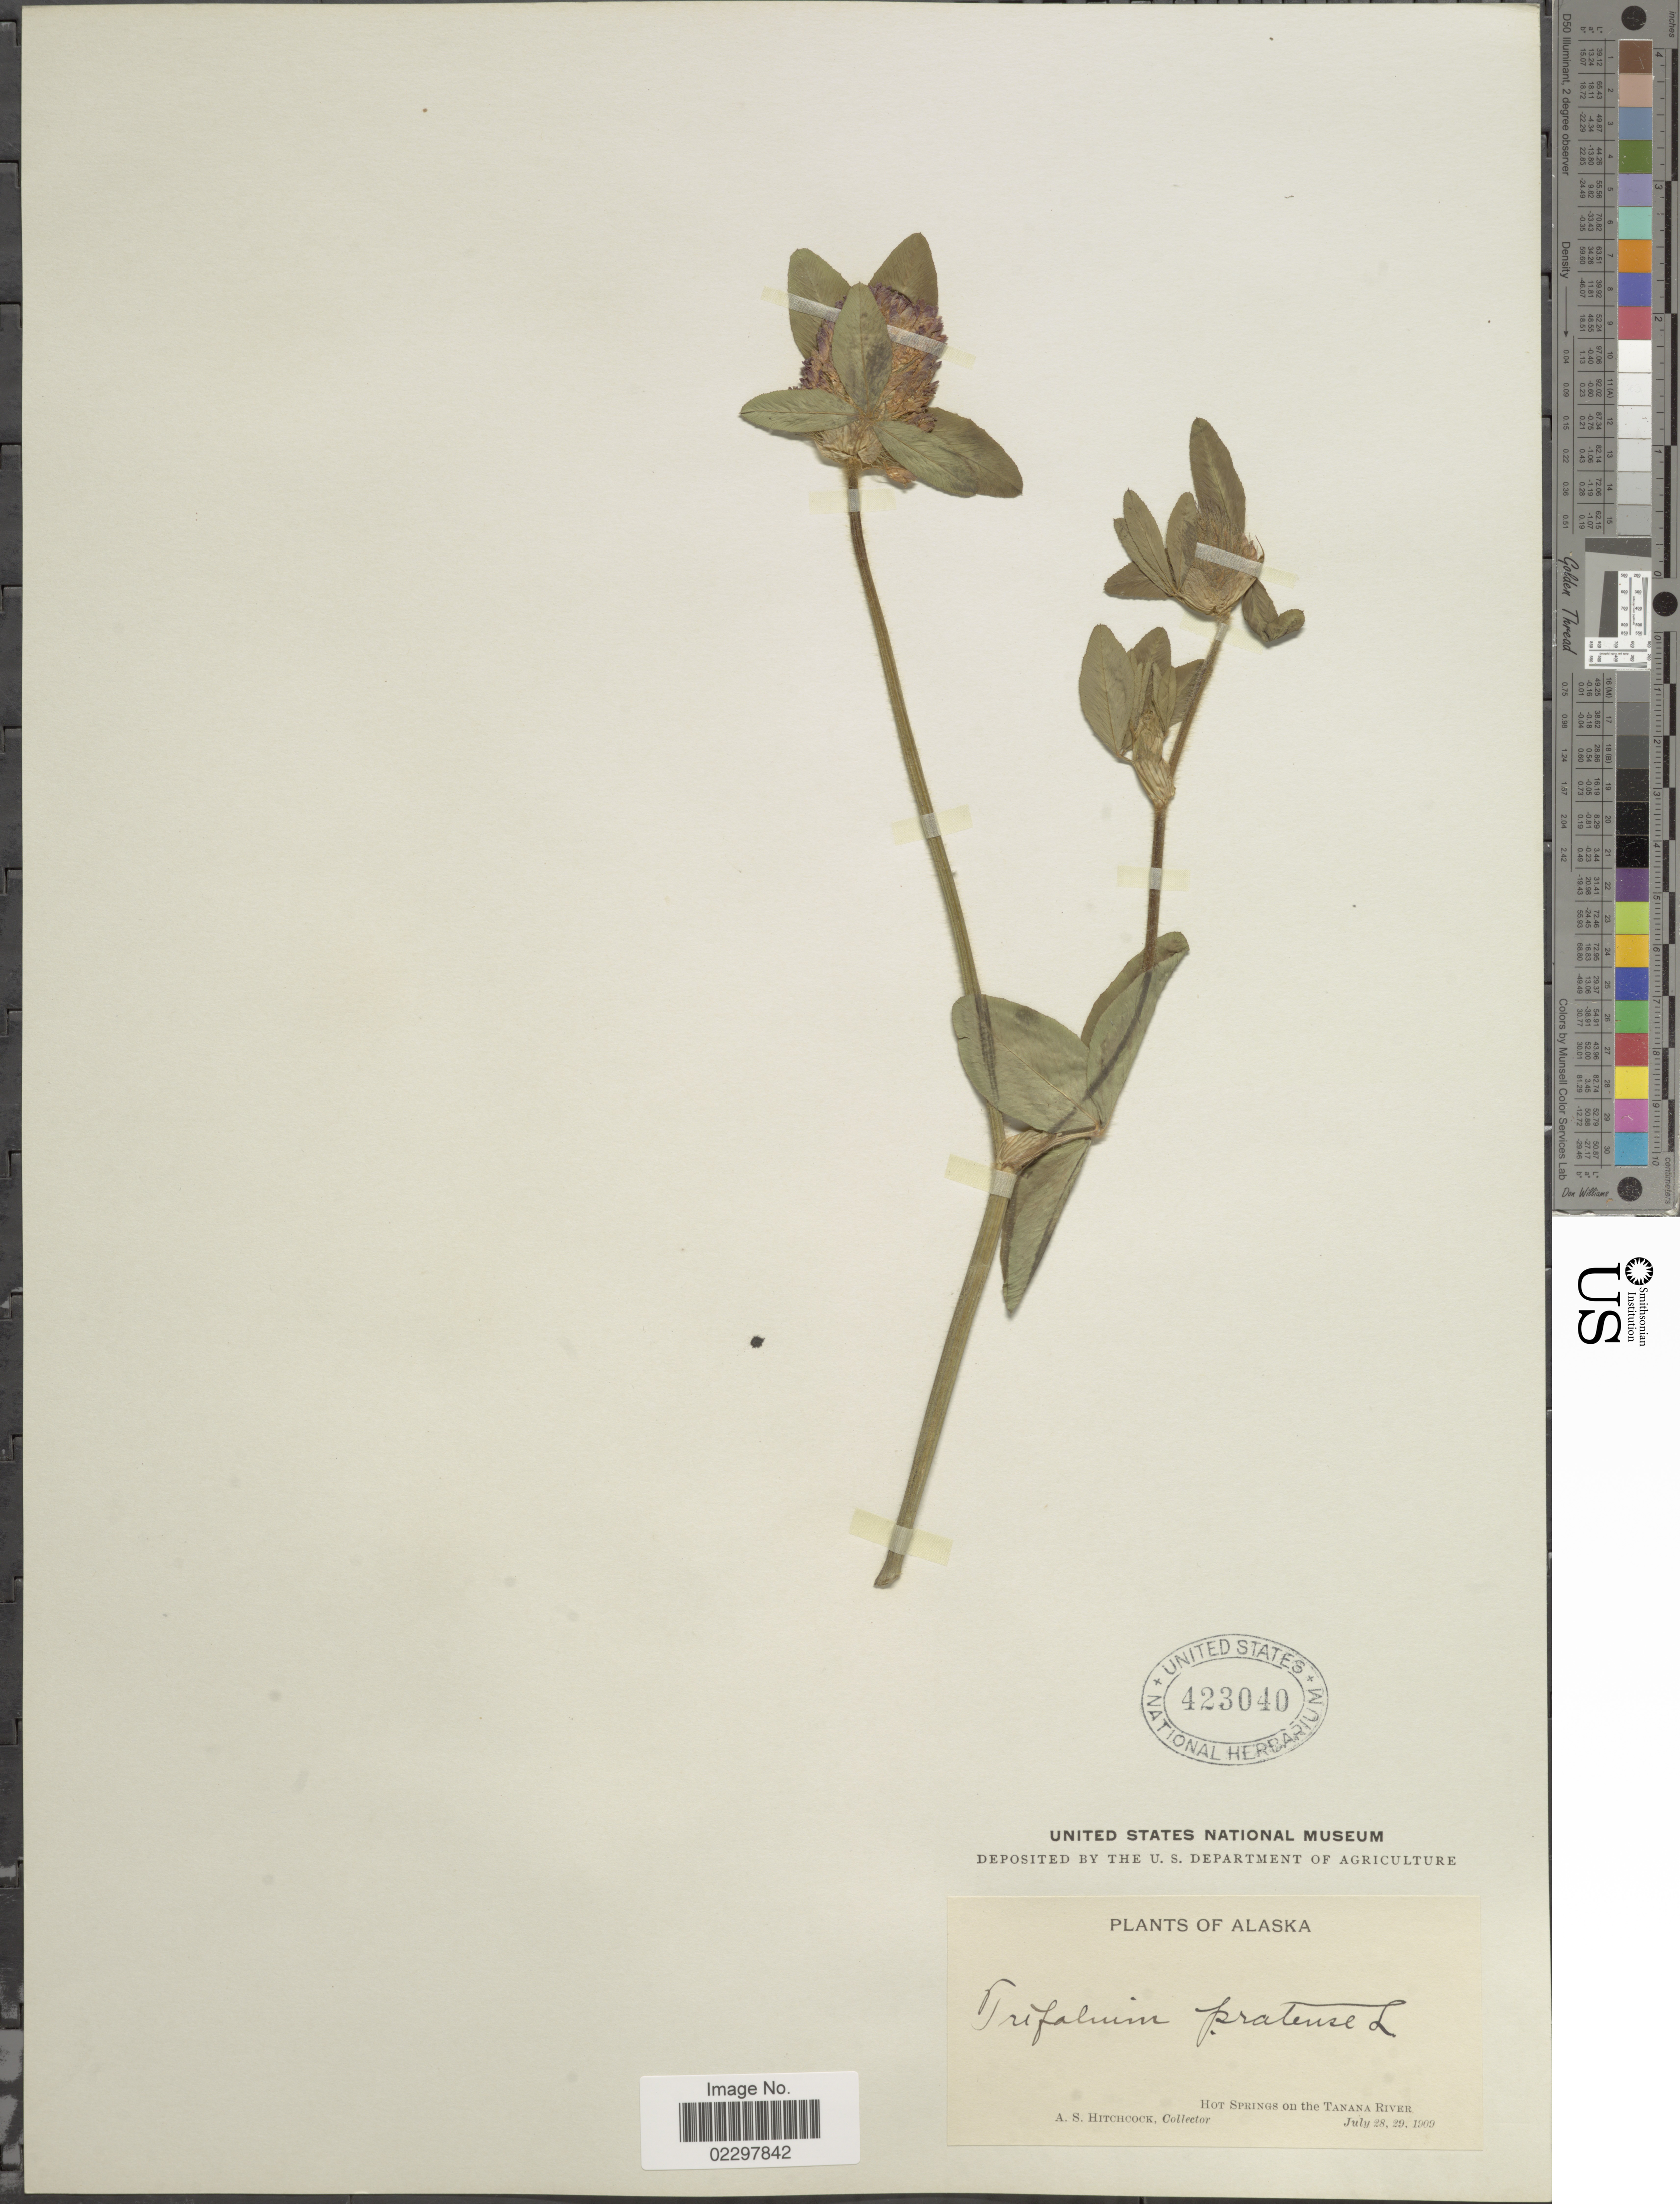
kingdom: Plantae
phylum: Tracheophyta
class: Magnoliopsida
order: Fabales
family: Fabaceae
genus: Trifolium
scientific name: Trifolium pratense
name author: L.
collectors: A. S. Hitchcock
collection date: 1909-07-28/1909-07-29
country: United States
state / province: Alaska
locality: Hot Springs on the Tanana River.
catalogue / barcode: US 43040